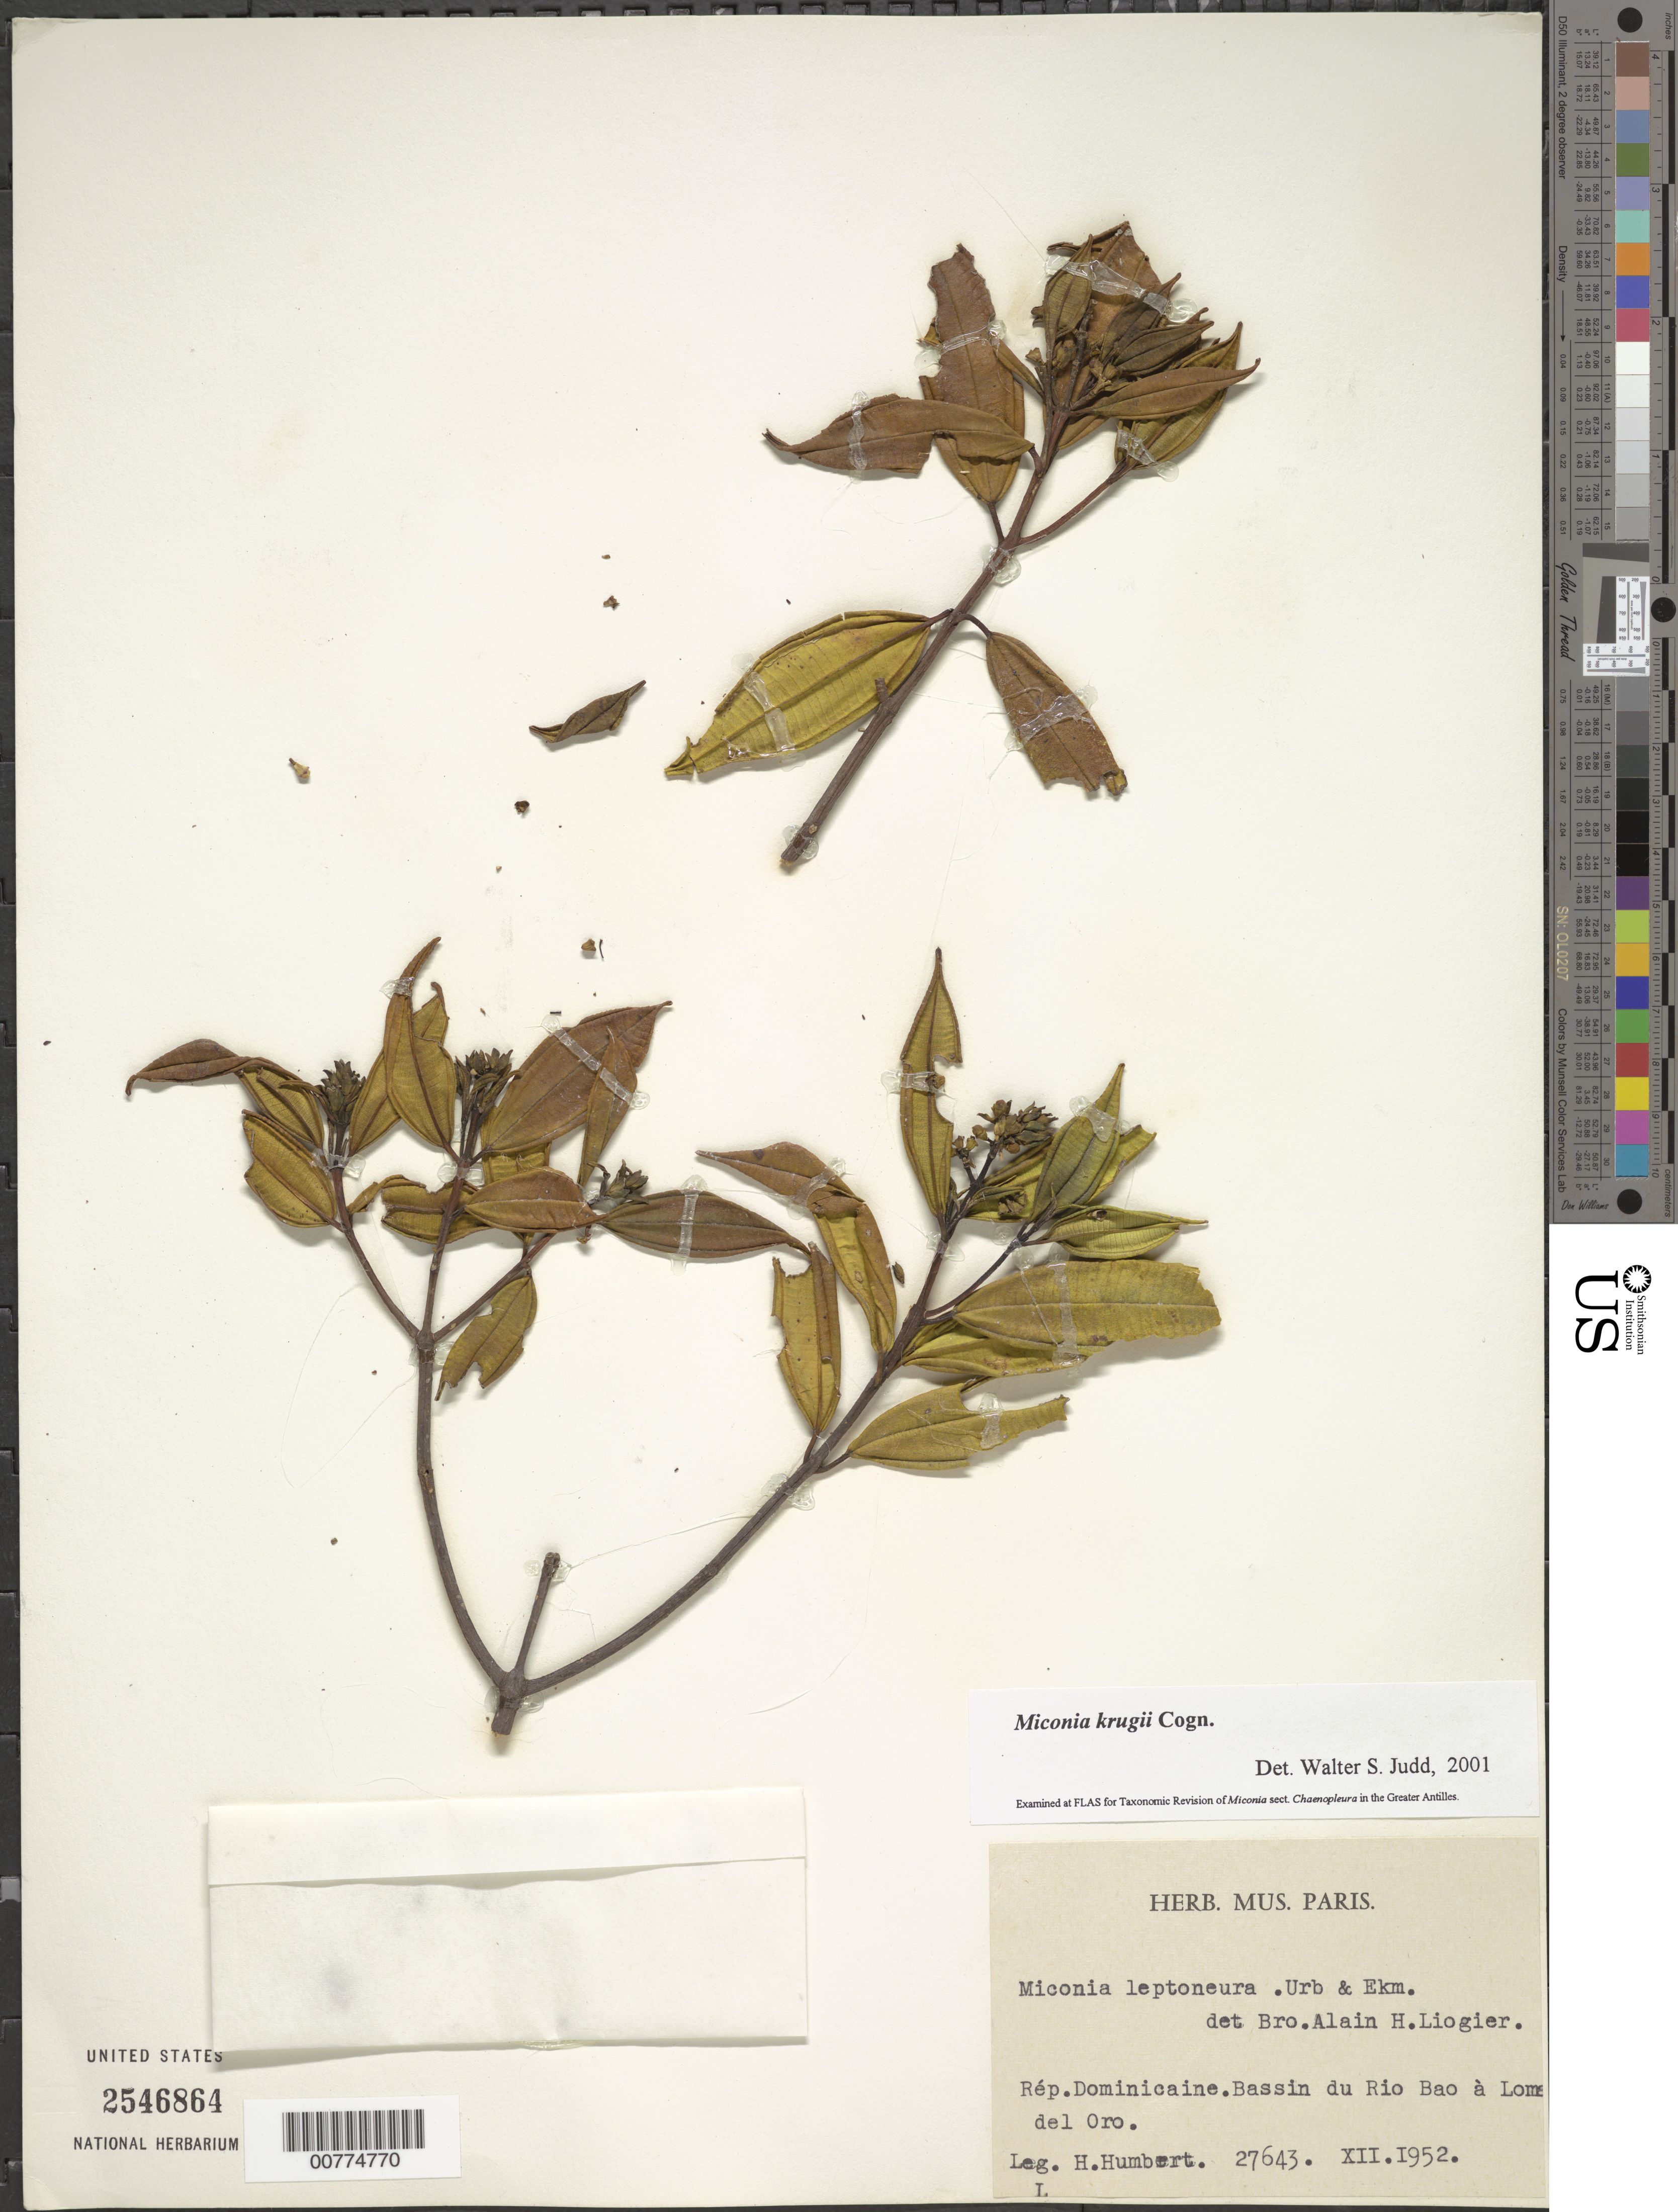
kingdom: Plantae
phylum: Tracheophyta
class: Magnoliopsida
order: Myrtales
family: Melastomataceae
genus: Miconia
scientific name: Miconia krugii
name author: Cogn.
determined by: Judd, Walter S.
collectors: H. Humbert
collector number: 27643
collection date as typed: Dec 1952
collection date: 1952-12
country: Dominican Republic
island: Hispaniola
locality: Bassin du Rio Bao à Loma del Oro.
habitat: Bassin.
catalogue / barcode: US 2546864